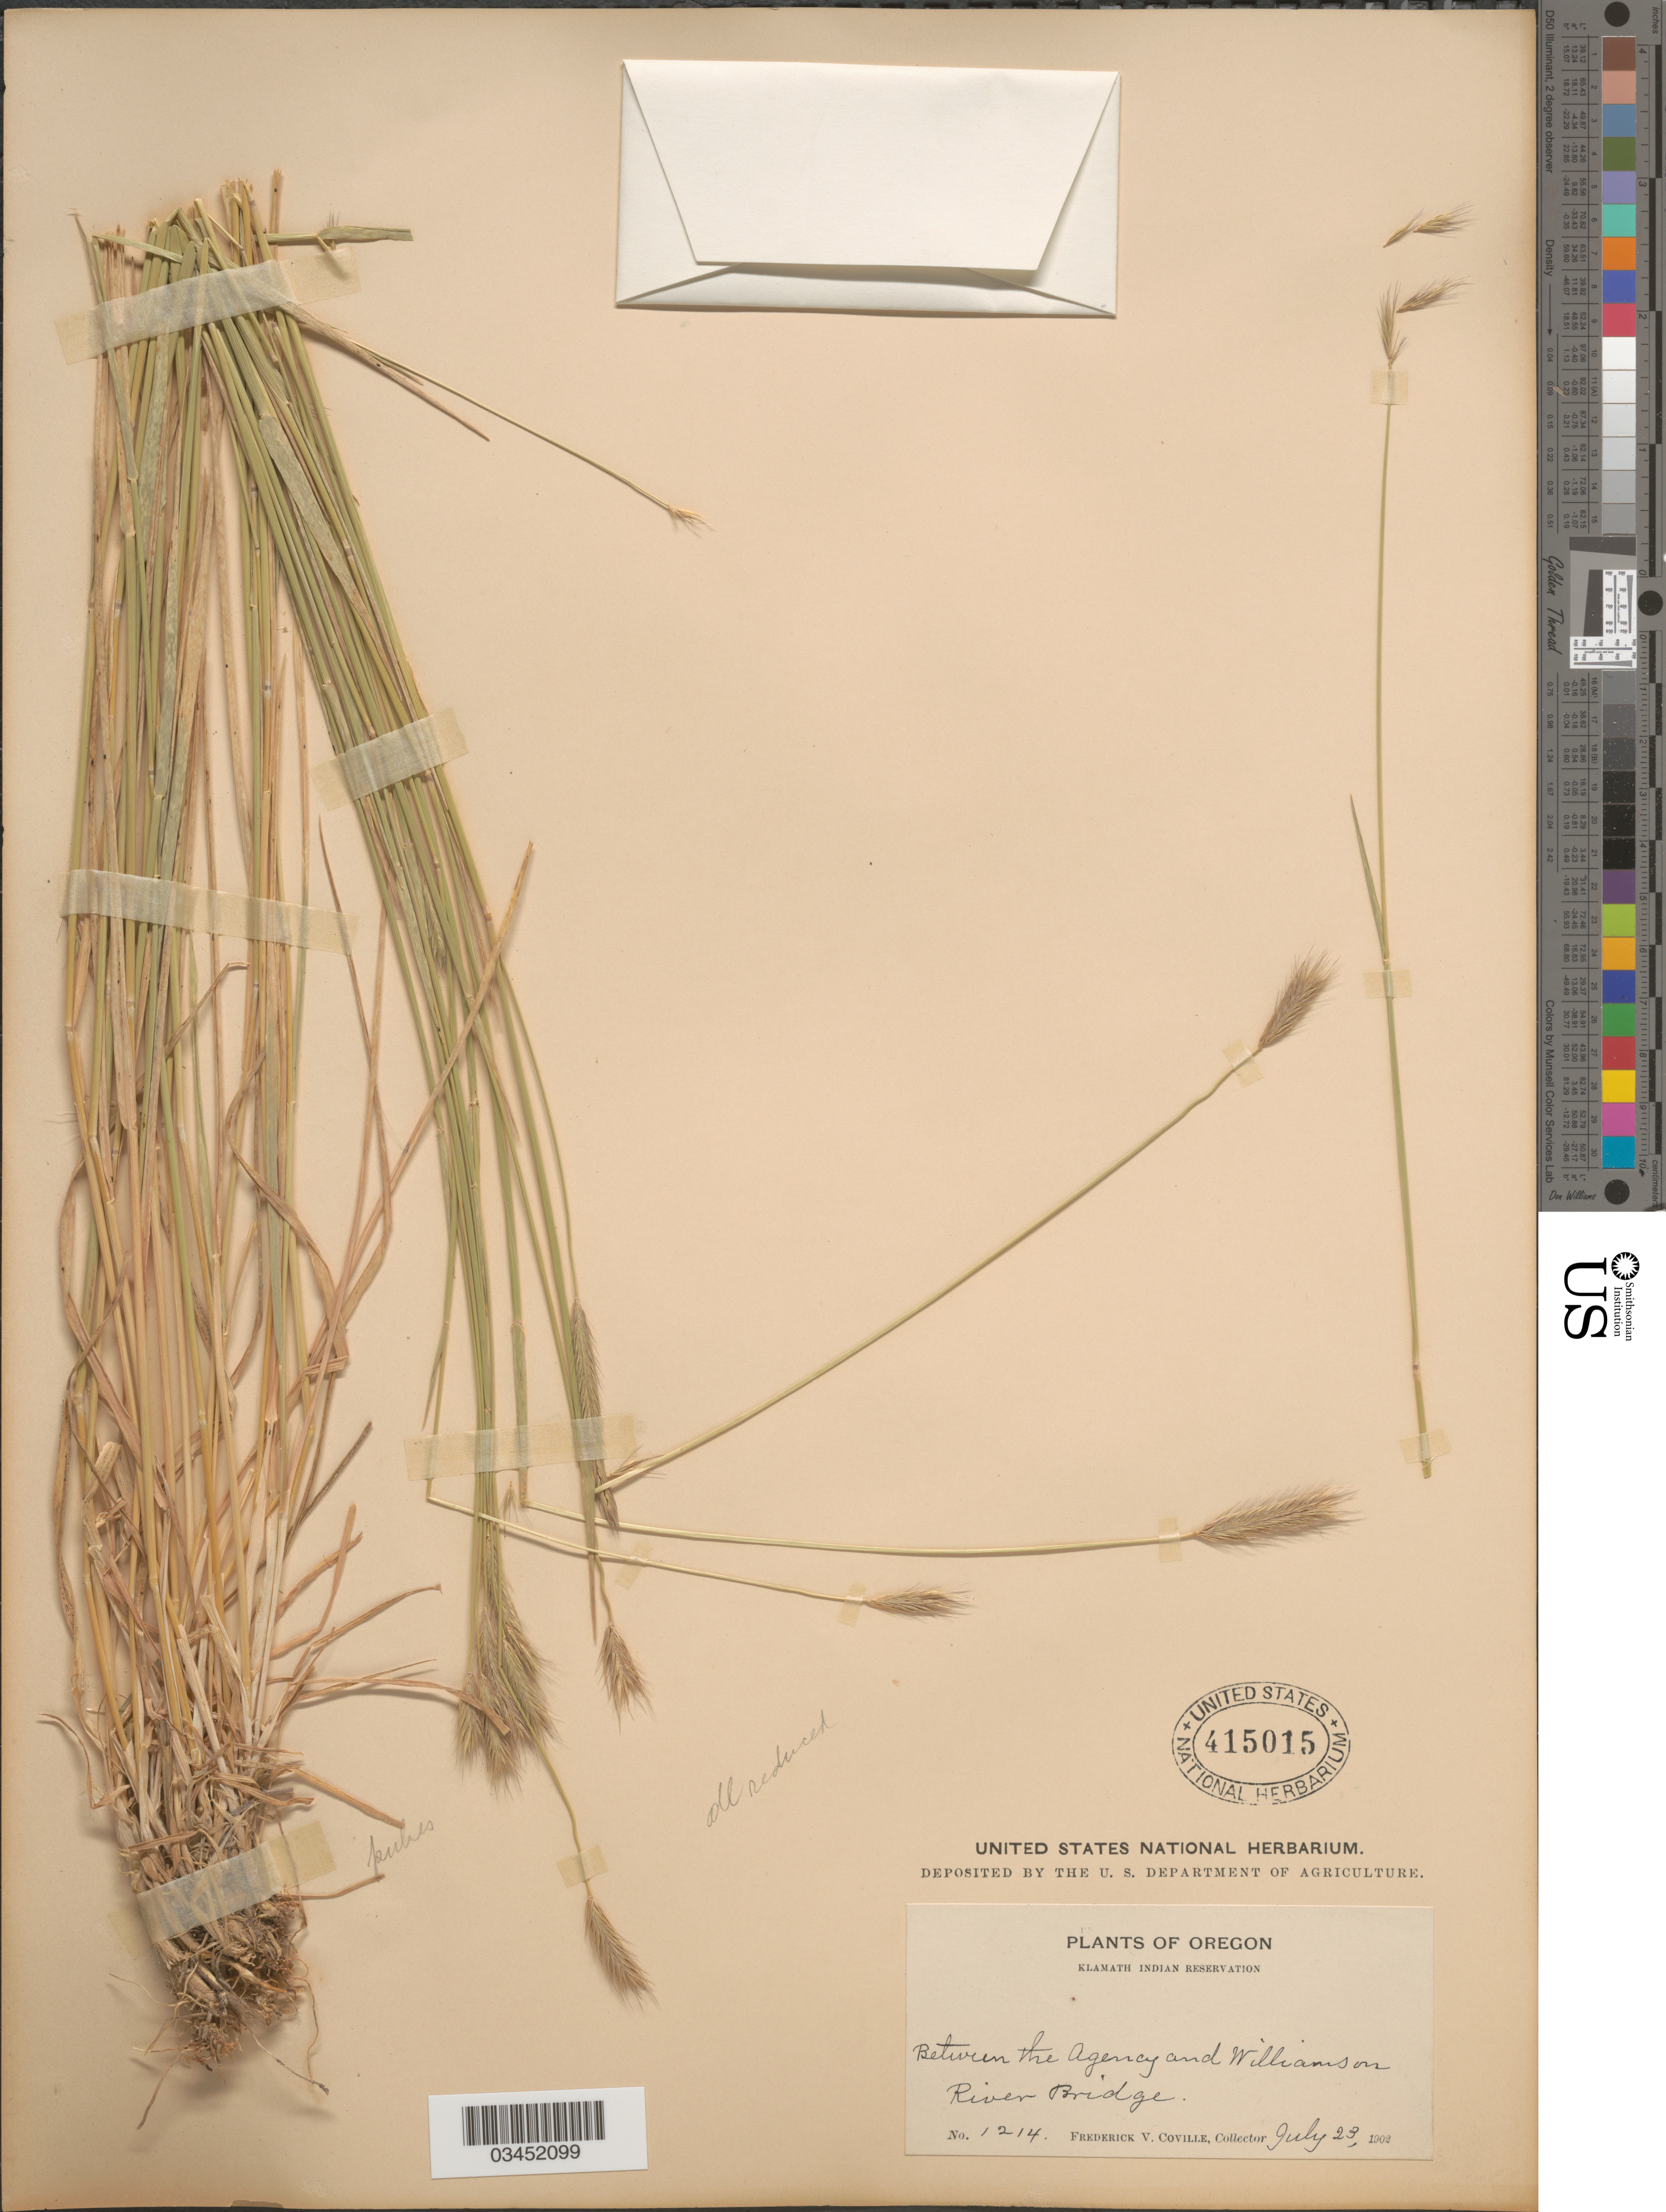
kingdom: Plantae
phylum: Tracheophyta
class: Liliopsida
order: Poales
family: Poaceae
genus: Hordeum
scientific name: Hordeum brachyantherum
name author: Nevski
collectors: F. V. Coville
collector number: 1214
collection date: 1902-07-23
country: United States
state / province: Oregon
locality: Klamath Indian Reservation. Between the Agency and Williamson River Bridge.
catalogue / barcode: US 415015